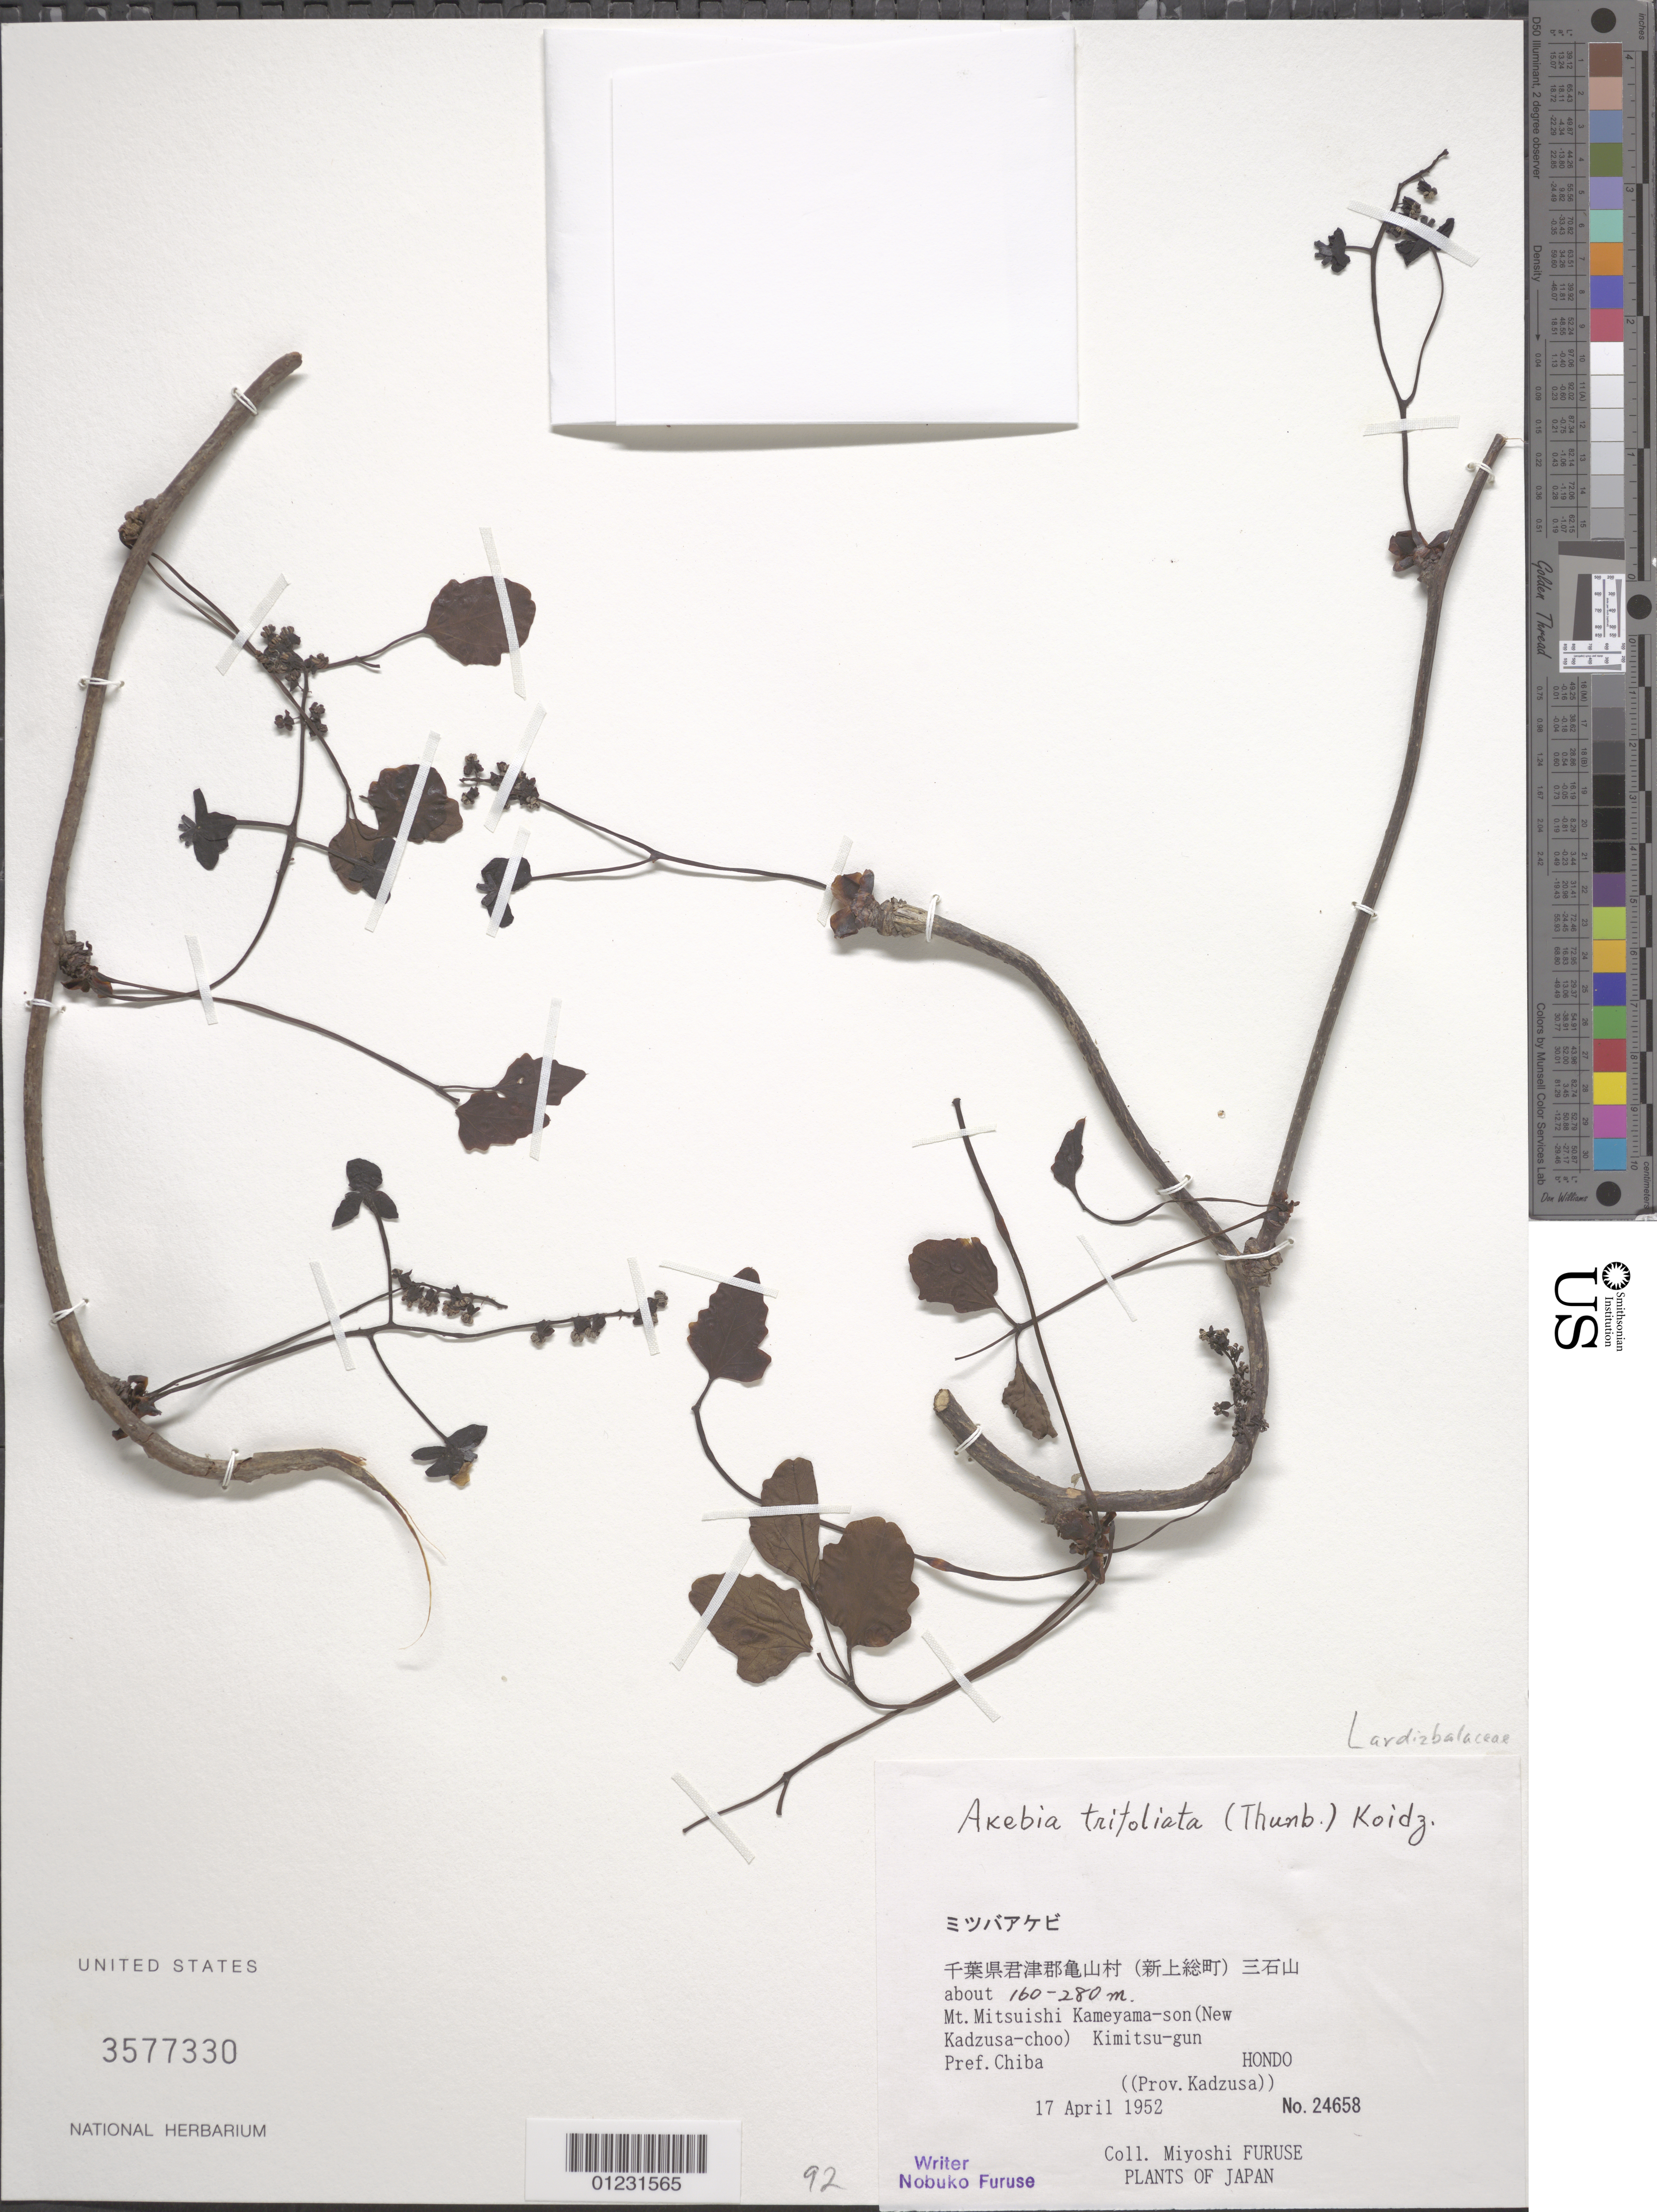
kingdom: Plantae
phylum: Tracheophyta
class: Magnoliopsida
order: Ranunculales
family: Lardizabalaceae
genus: Akebia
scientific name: Akebia trifoliata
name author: (Thunb.) Koidz.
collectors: M. Furuse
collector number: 24658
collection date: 1952-04-17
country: Japan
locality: Prov. Kadzusa. Hondo.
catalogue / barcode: US 3577330